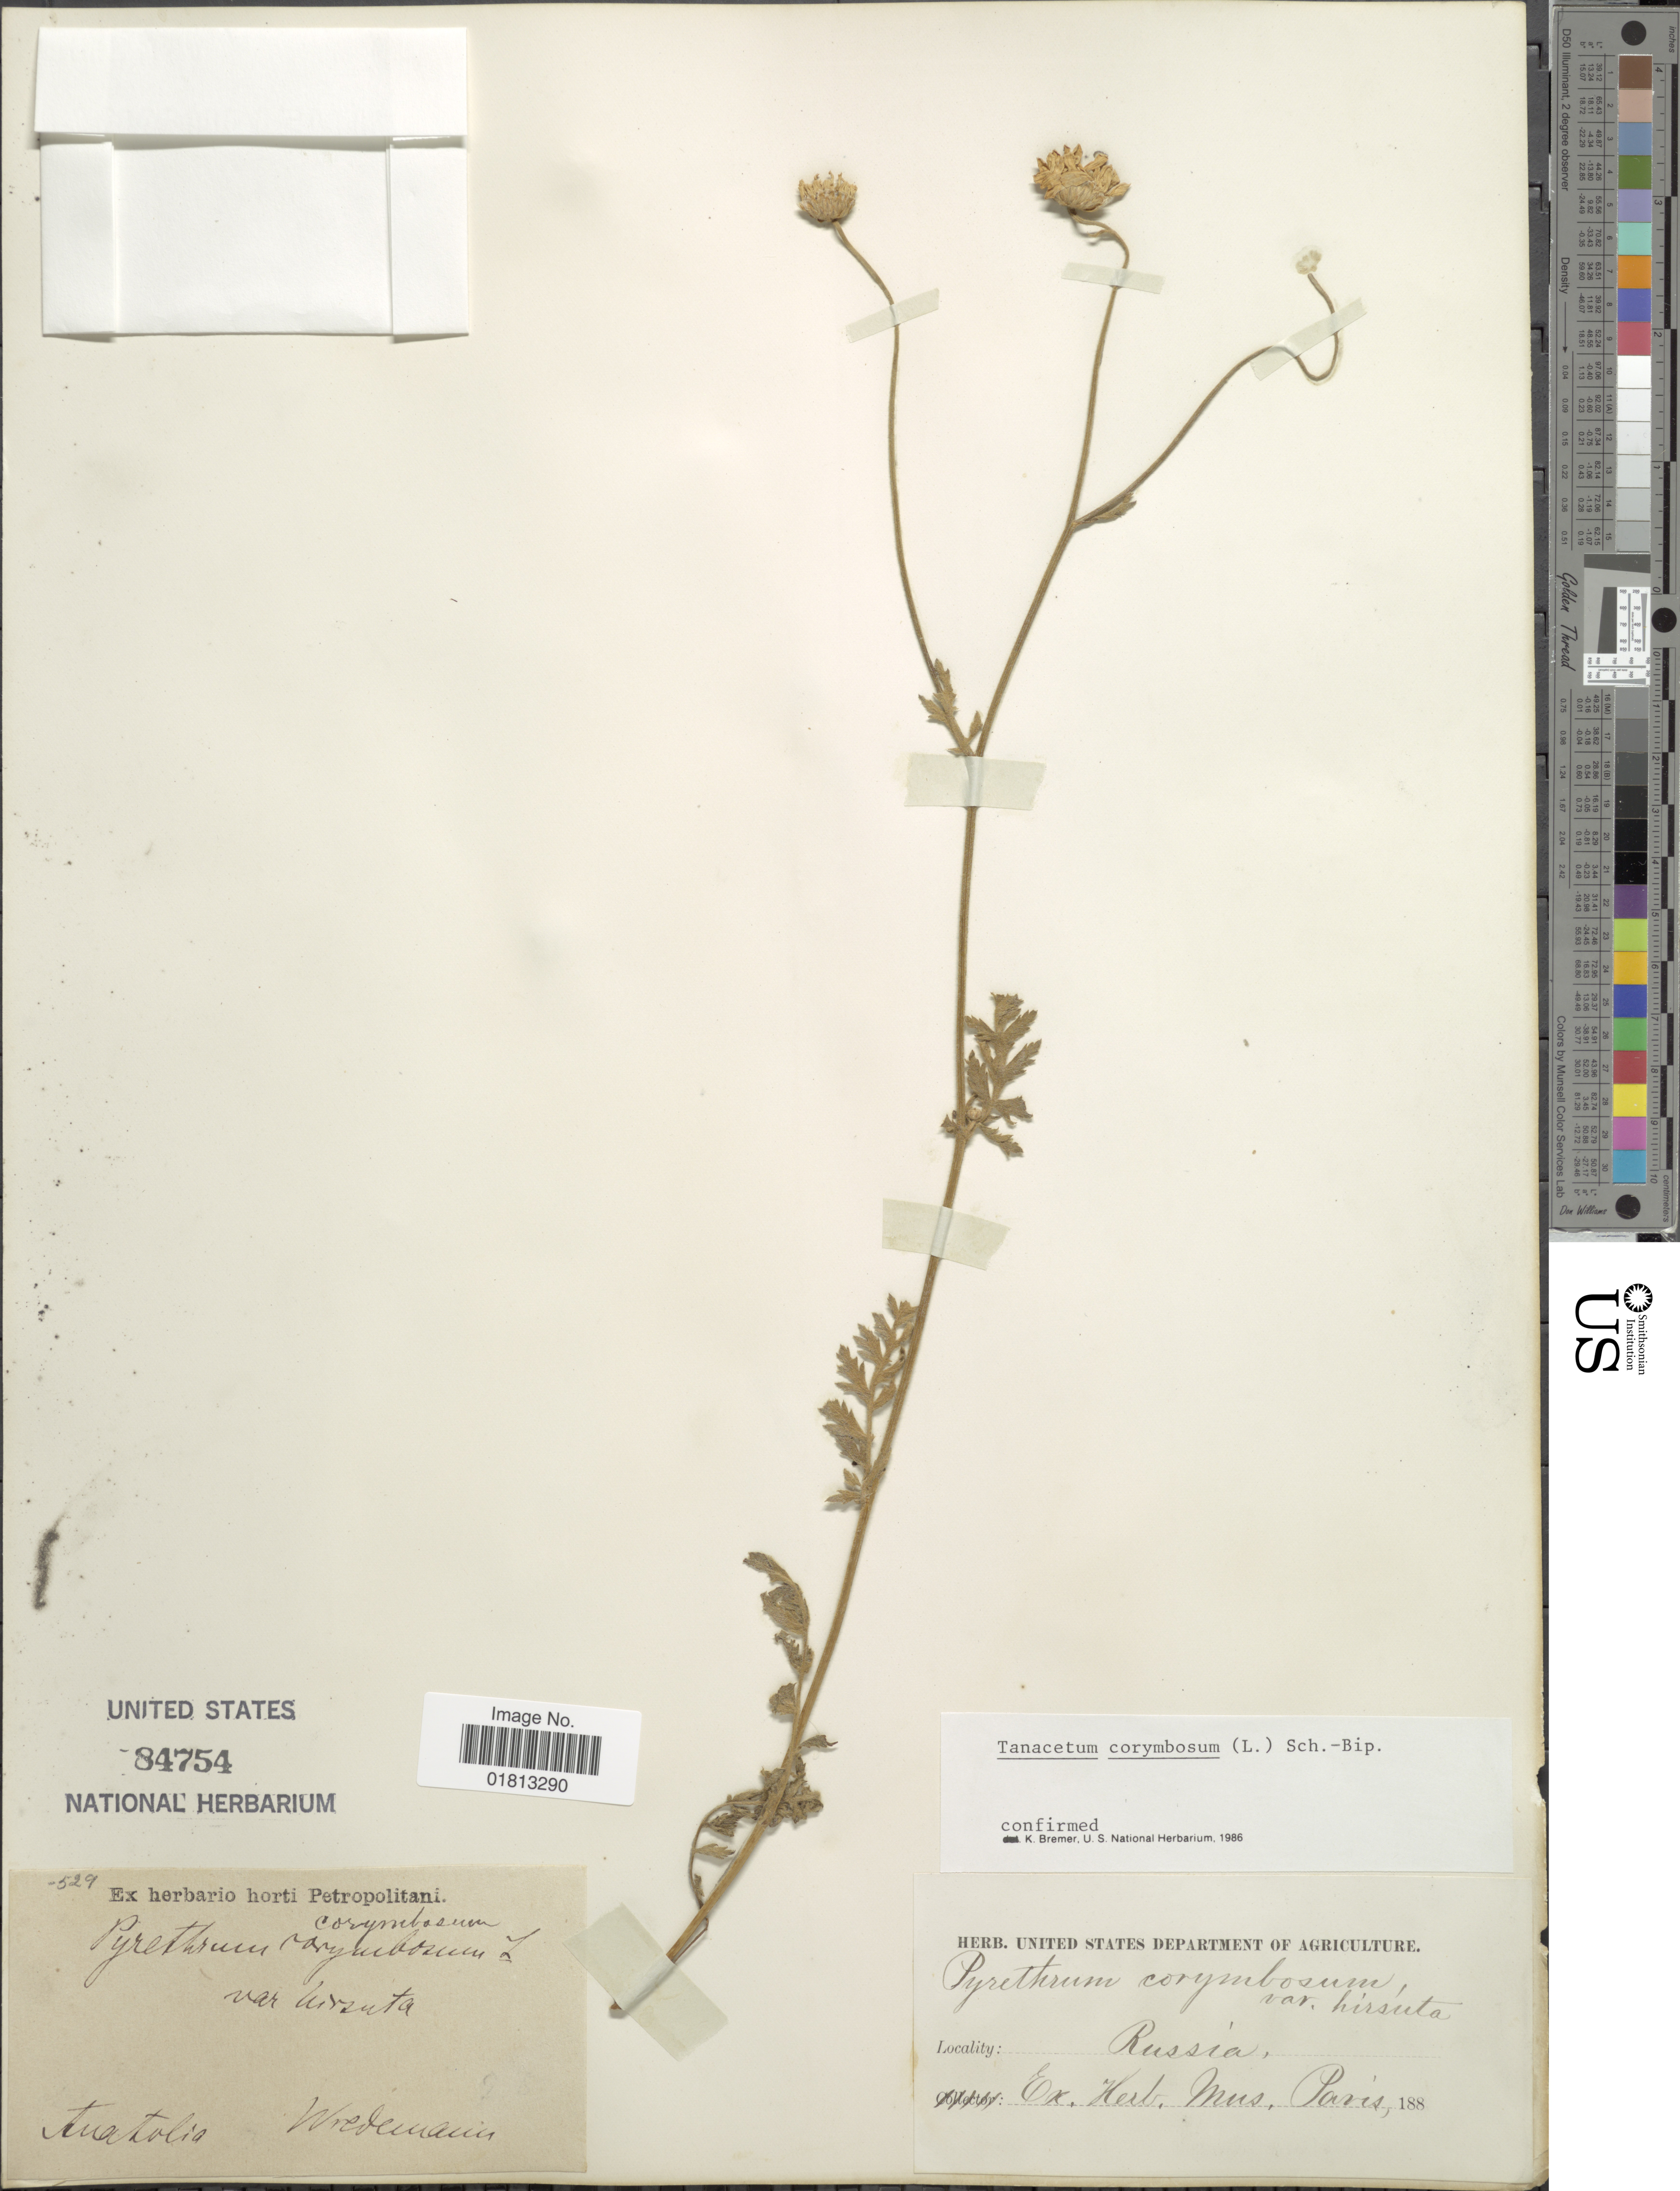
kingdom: Plantae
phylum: Tracheophyta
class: Magnoliopsida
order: Asterales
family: Asteraceae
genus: Tanacetum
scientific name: Tanacetum corymbosum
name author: (L.) Sch. Bip.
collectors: -. Wredemann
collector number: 529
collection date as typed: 188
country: Russian Federation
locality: Anatolia, "Russia" [probably Turkey]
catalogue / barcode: US 84754